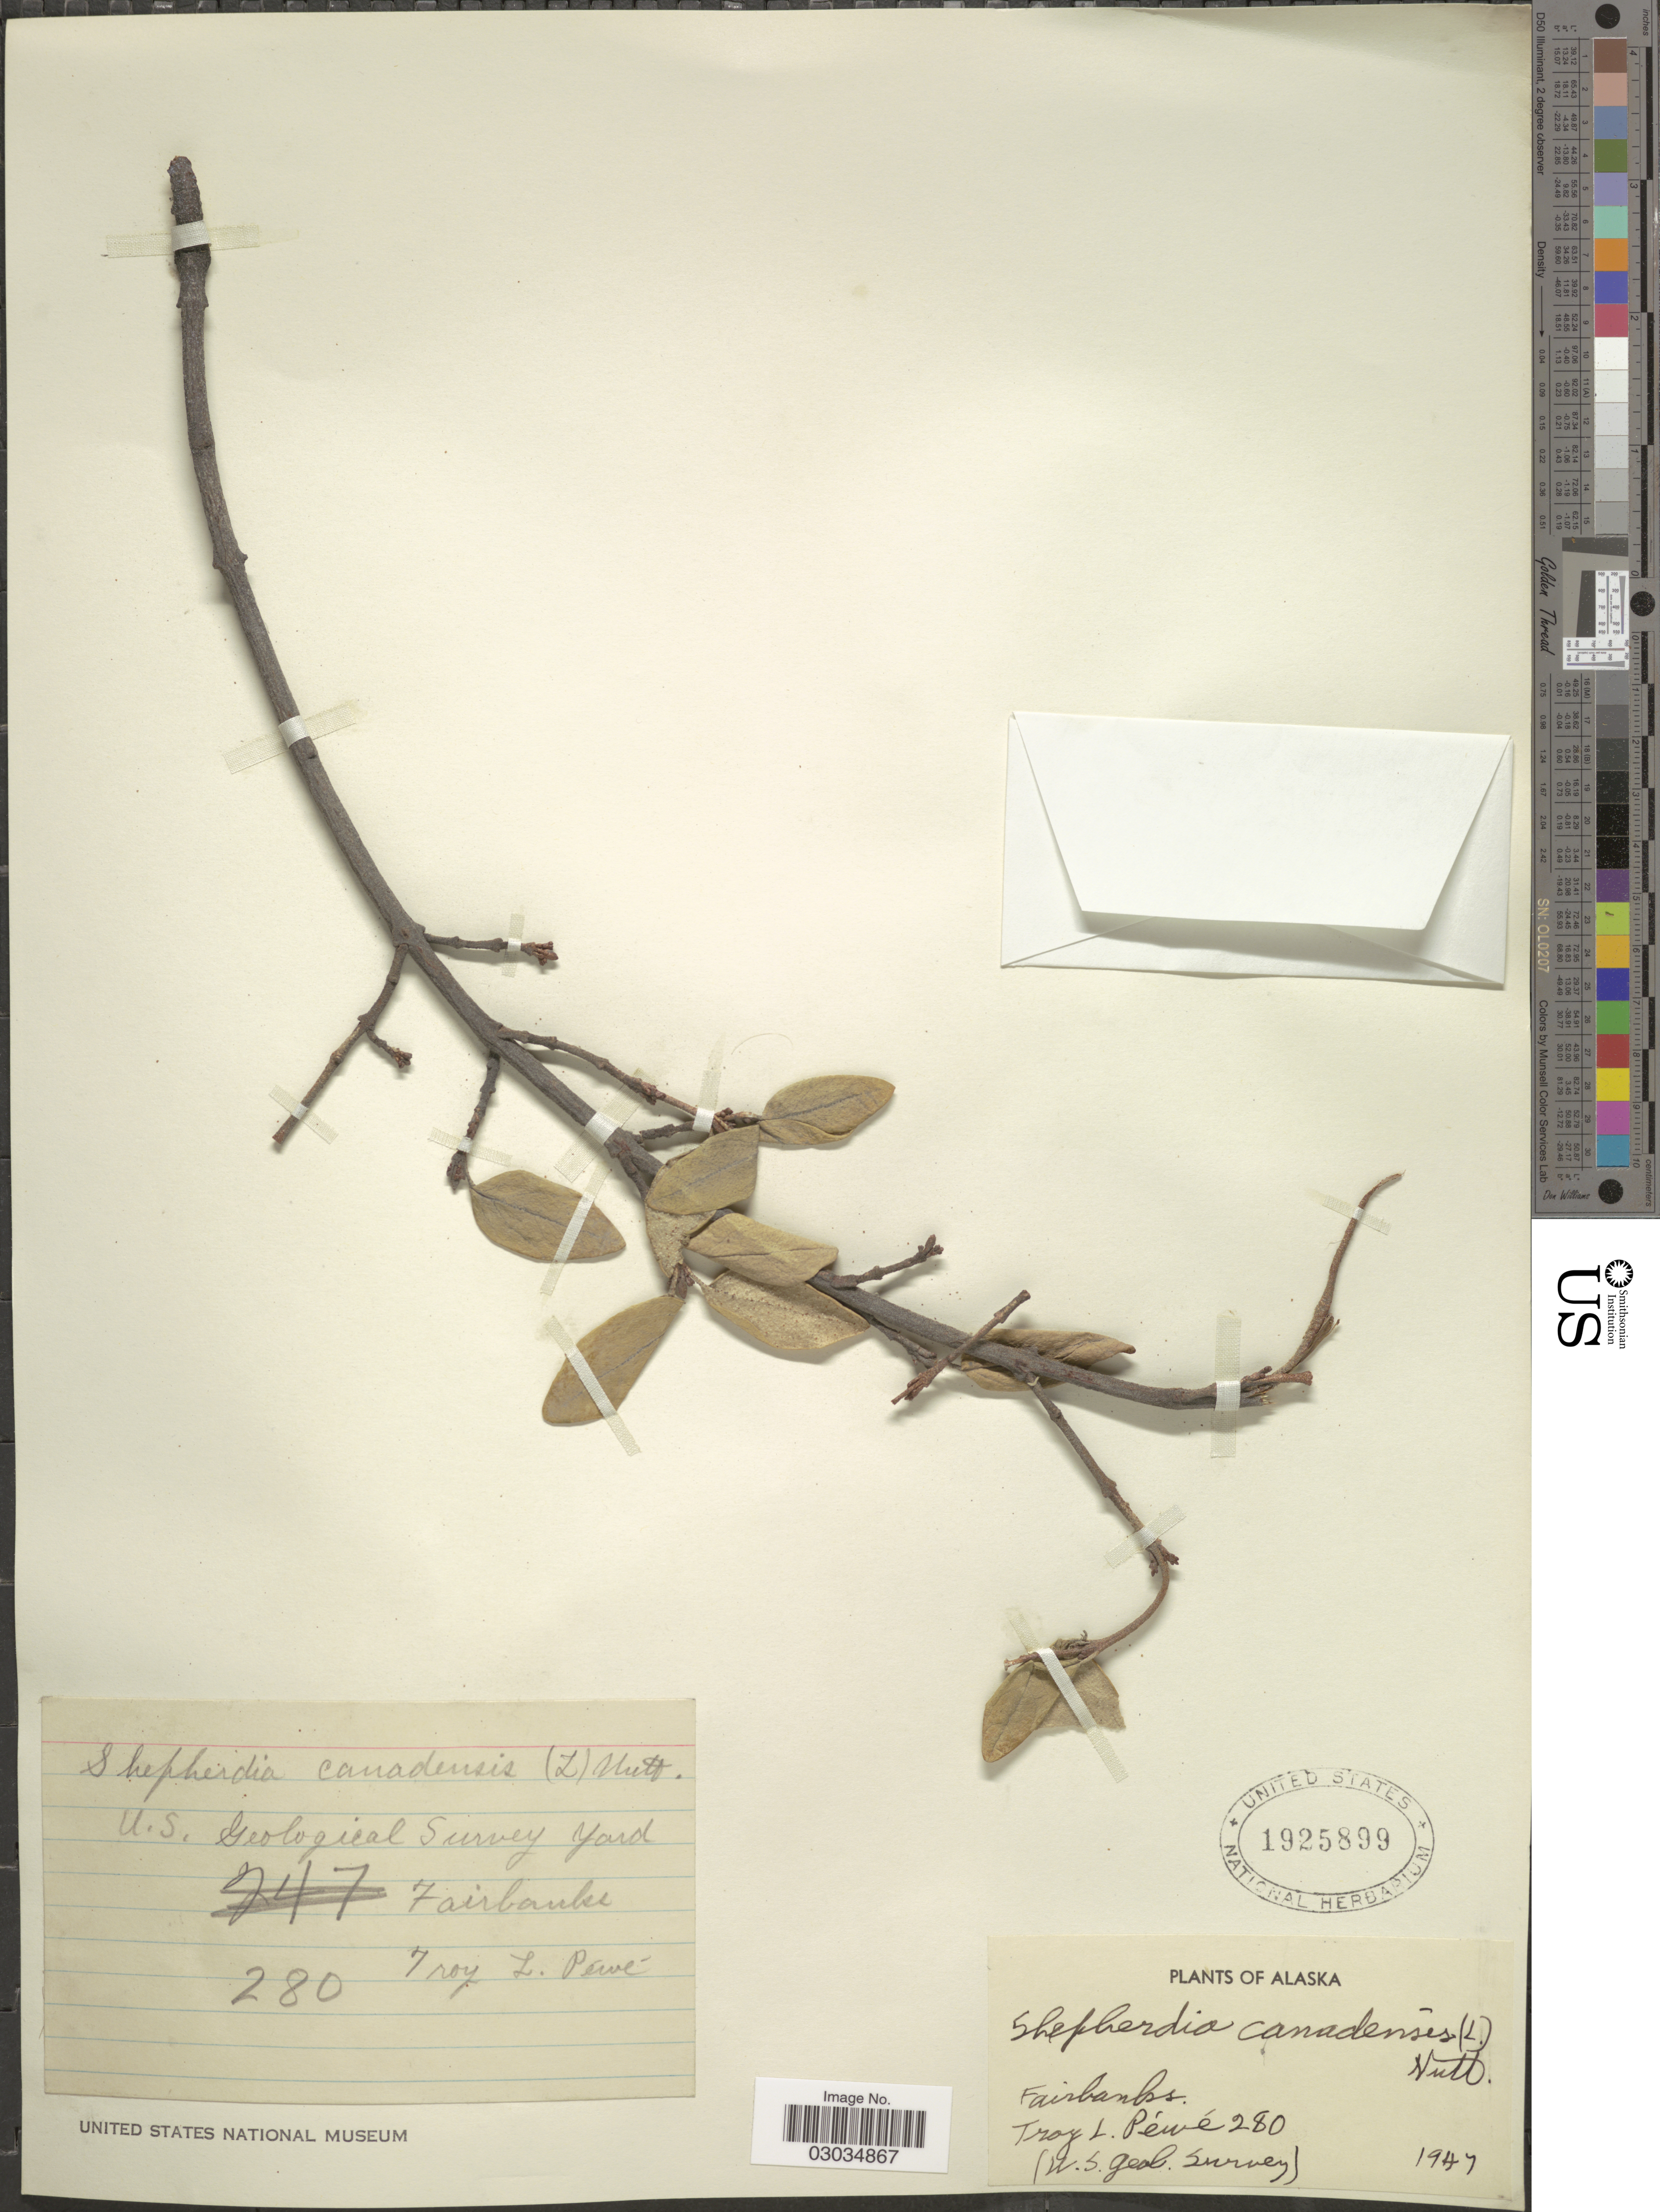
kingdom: Plantae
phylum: Tracheophyta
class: Magnoliopsida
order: Rosales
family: Elaeagnaceae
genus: Shepherdia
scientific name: Shepherdia canadensis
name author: (L.) Nutt.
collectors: T. Péwé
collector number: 280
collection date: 1947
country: United States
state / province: Alaska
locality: U.S. Geological Survey Yard. [unsure placement] Fairbanks.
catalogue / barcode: US 1925899